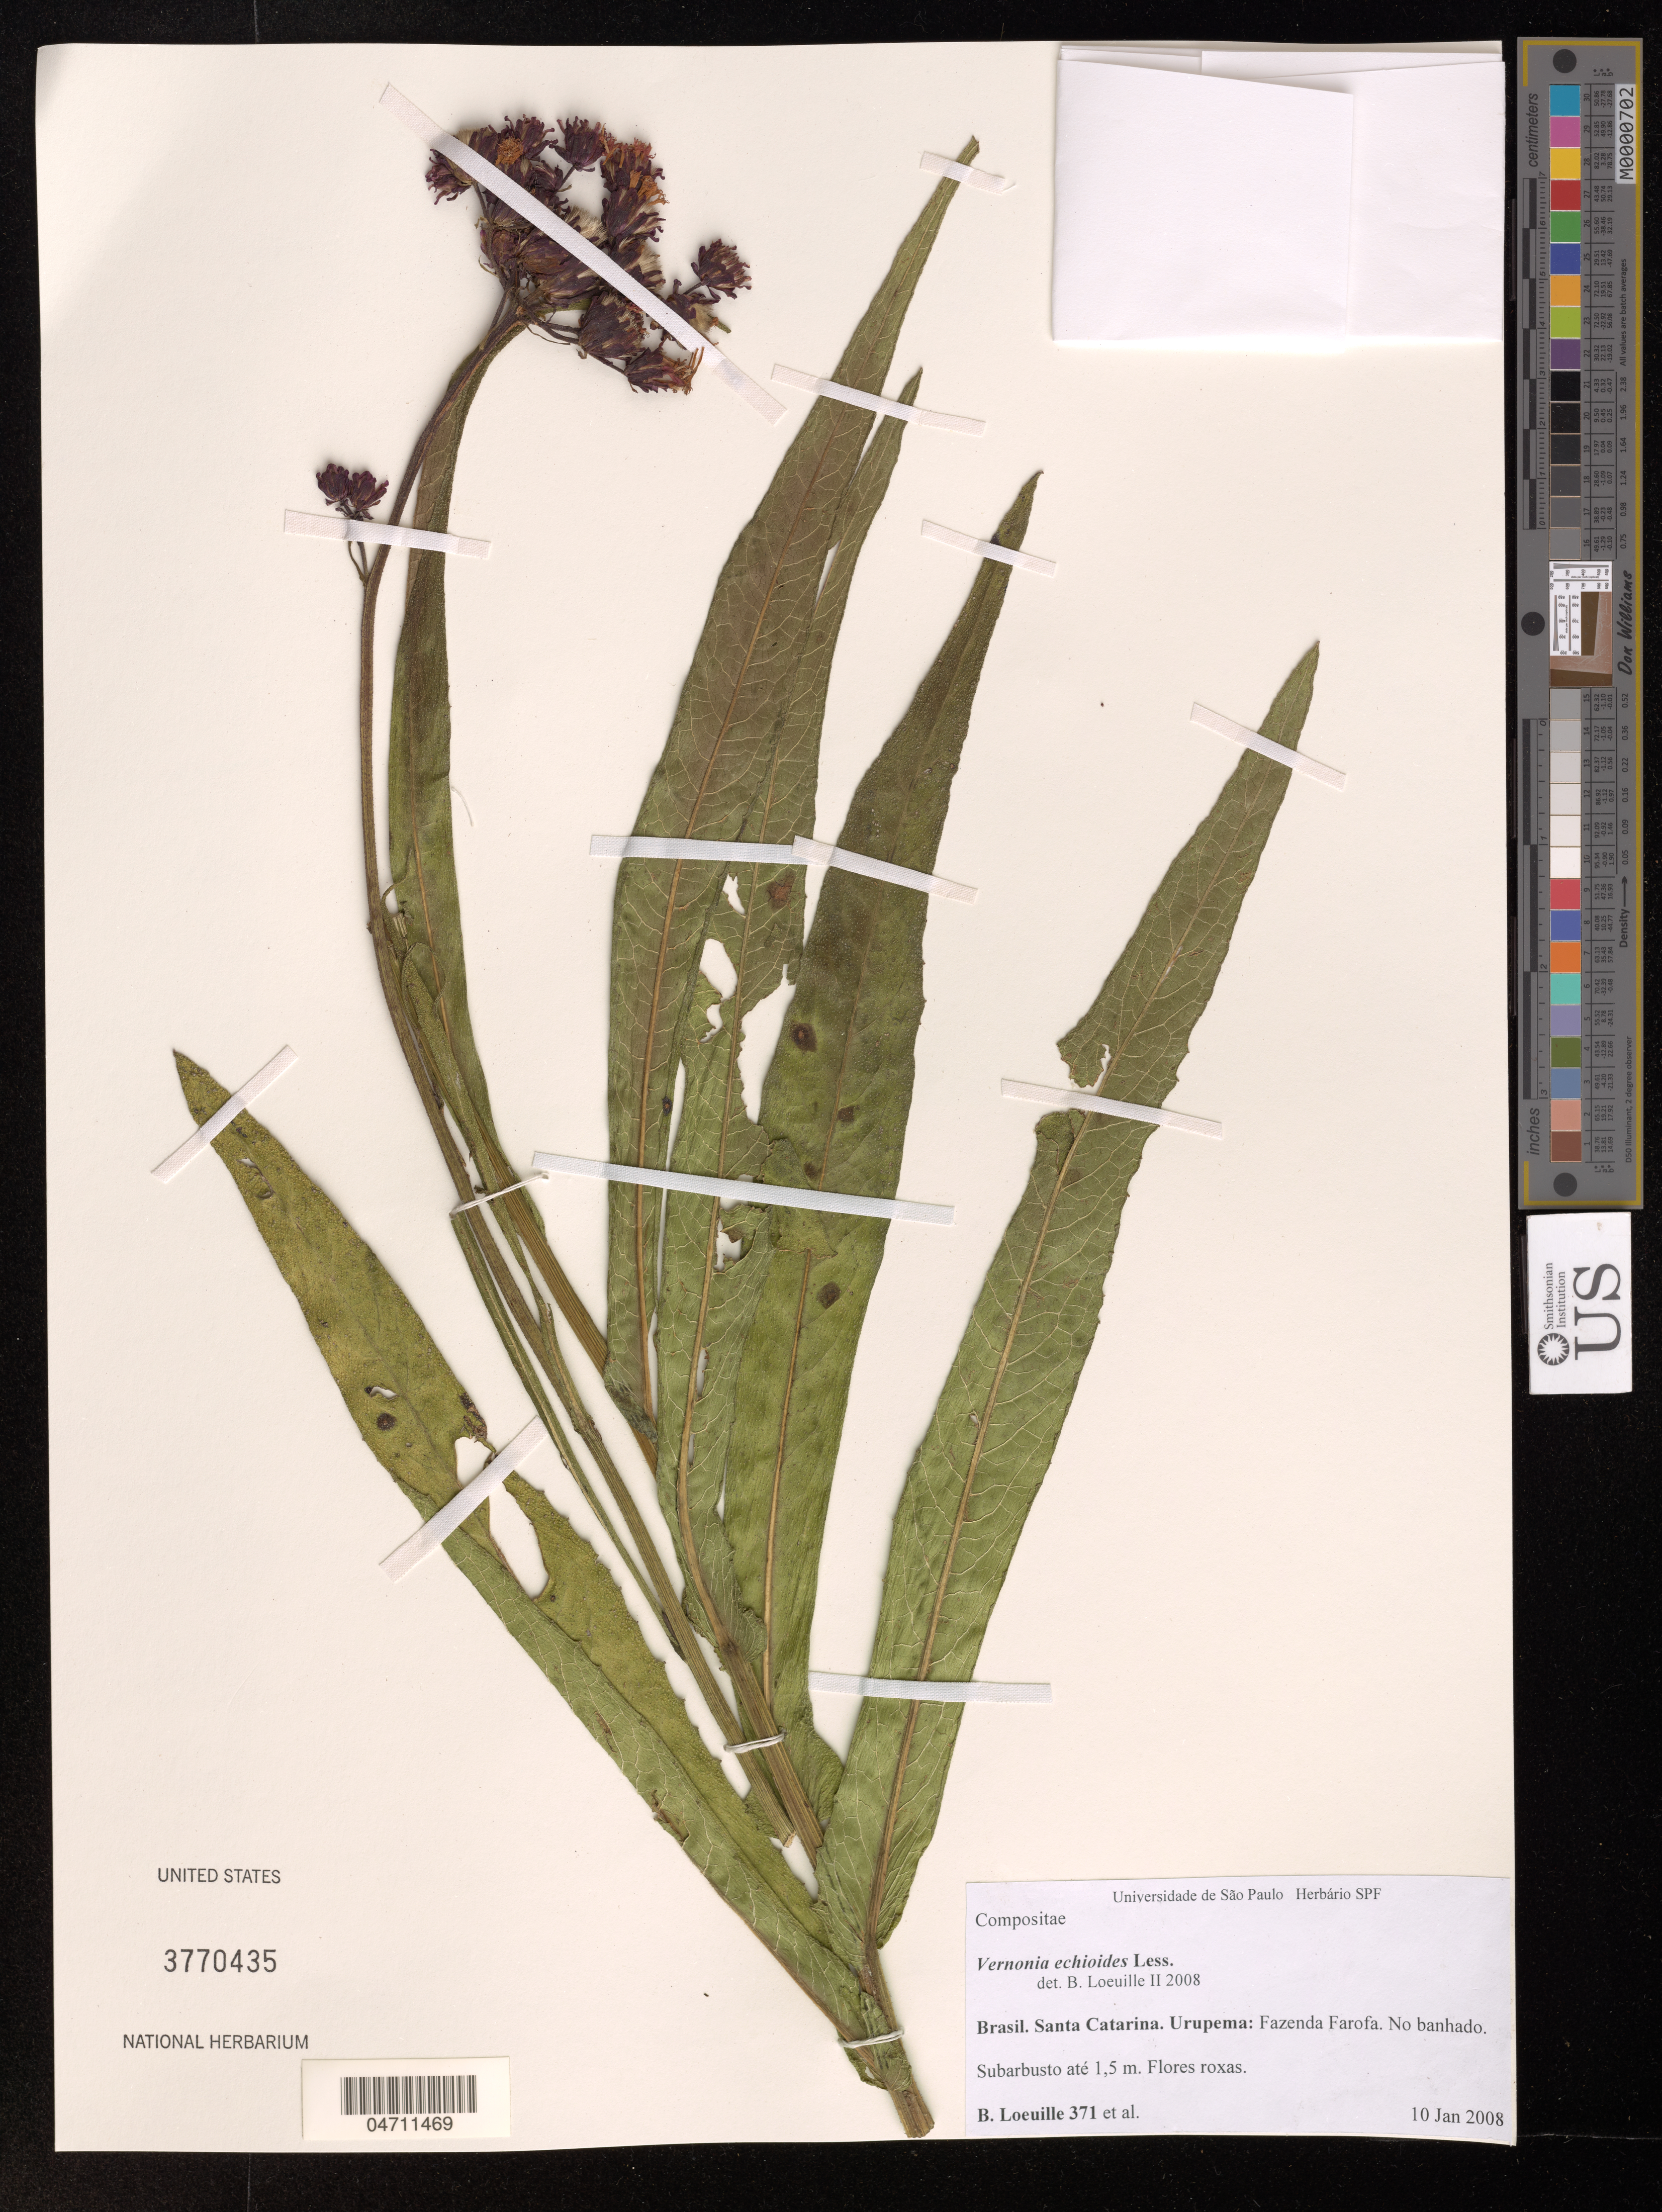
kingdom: Plantae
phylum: Tracheophyta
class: Magnoliopsida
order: Asterales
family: Asteraceae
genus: Vernonia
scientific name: Vernonia echioides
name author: Less.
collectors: B. Loeuille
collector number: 371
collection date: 2008-01-10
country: Brazil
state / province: Santa Catarina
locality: Urupema: Fazenda Farofa. No banhado.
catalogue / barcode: US 3770435